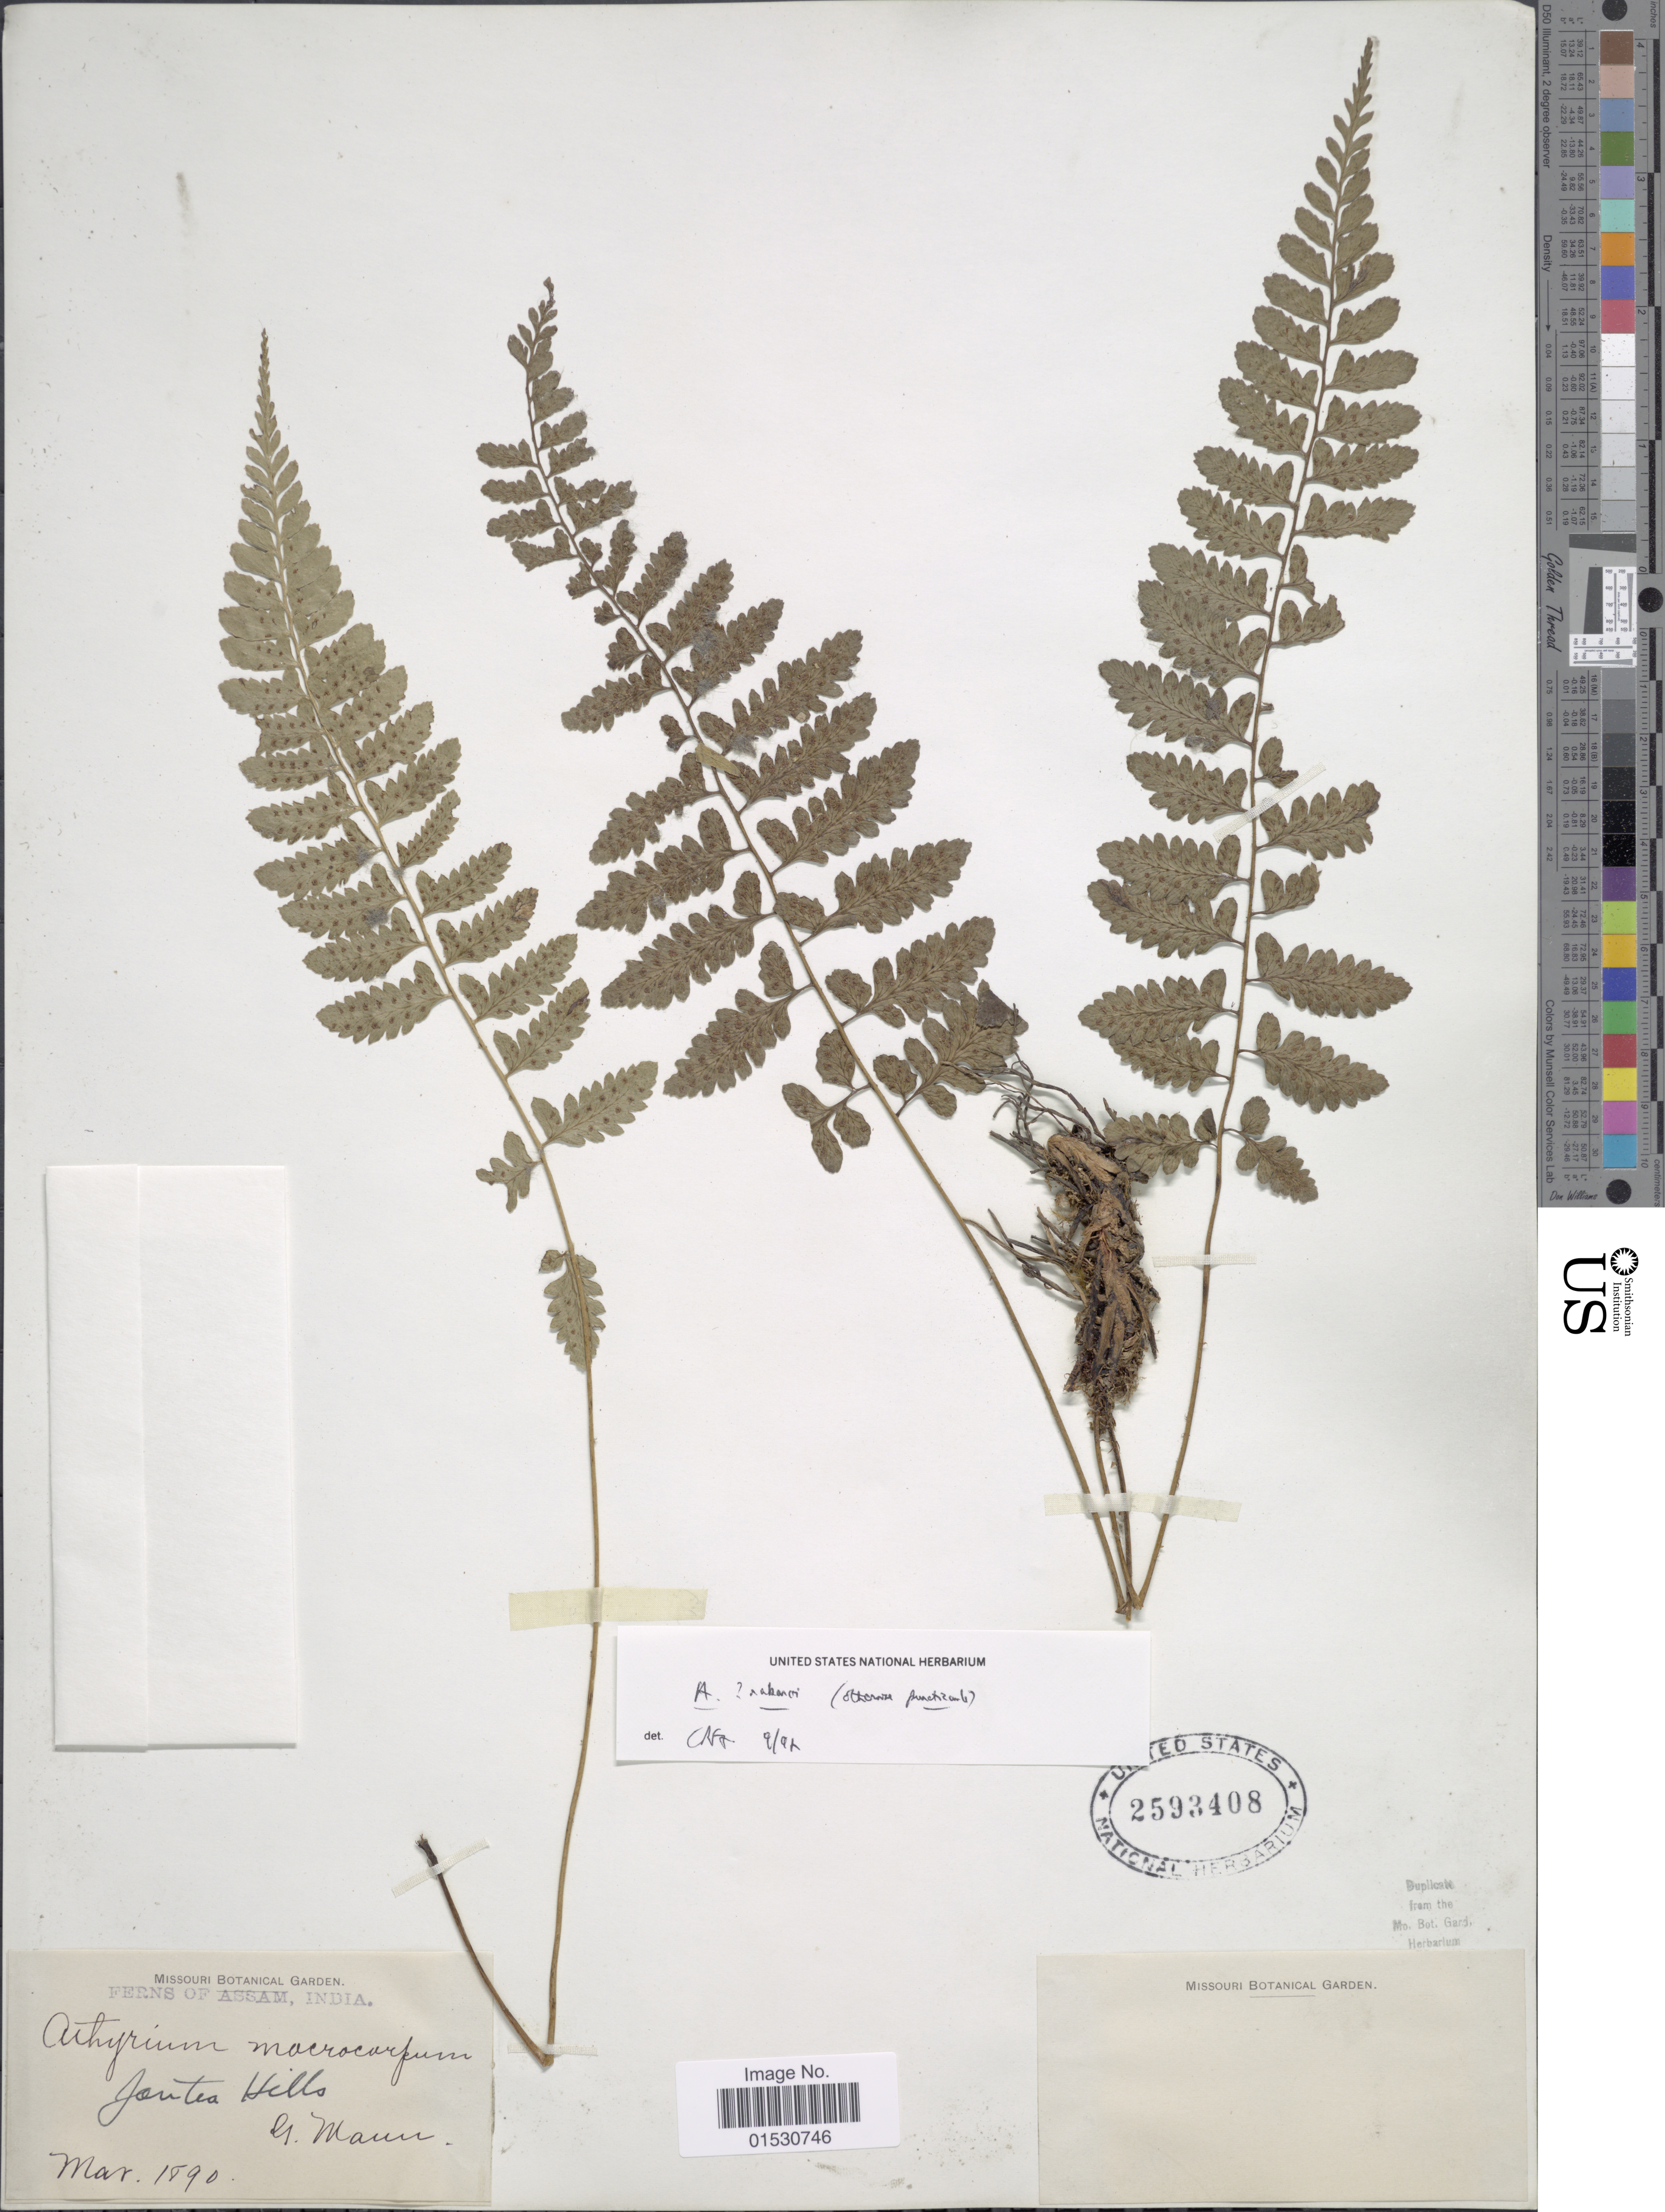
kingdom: Plantae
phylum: Tracheophyta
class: Polypodiopsida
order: Polypodiales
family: Athyriaceae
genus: Athyrium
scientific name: Athyrium macrocarpon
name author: Bedd.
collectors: G. Mann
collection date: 1890-03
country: India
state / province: Meghalaya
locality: Jantea (Jaintia) Hills, Assam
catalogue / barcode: US 2593408